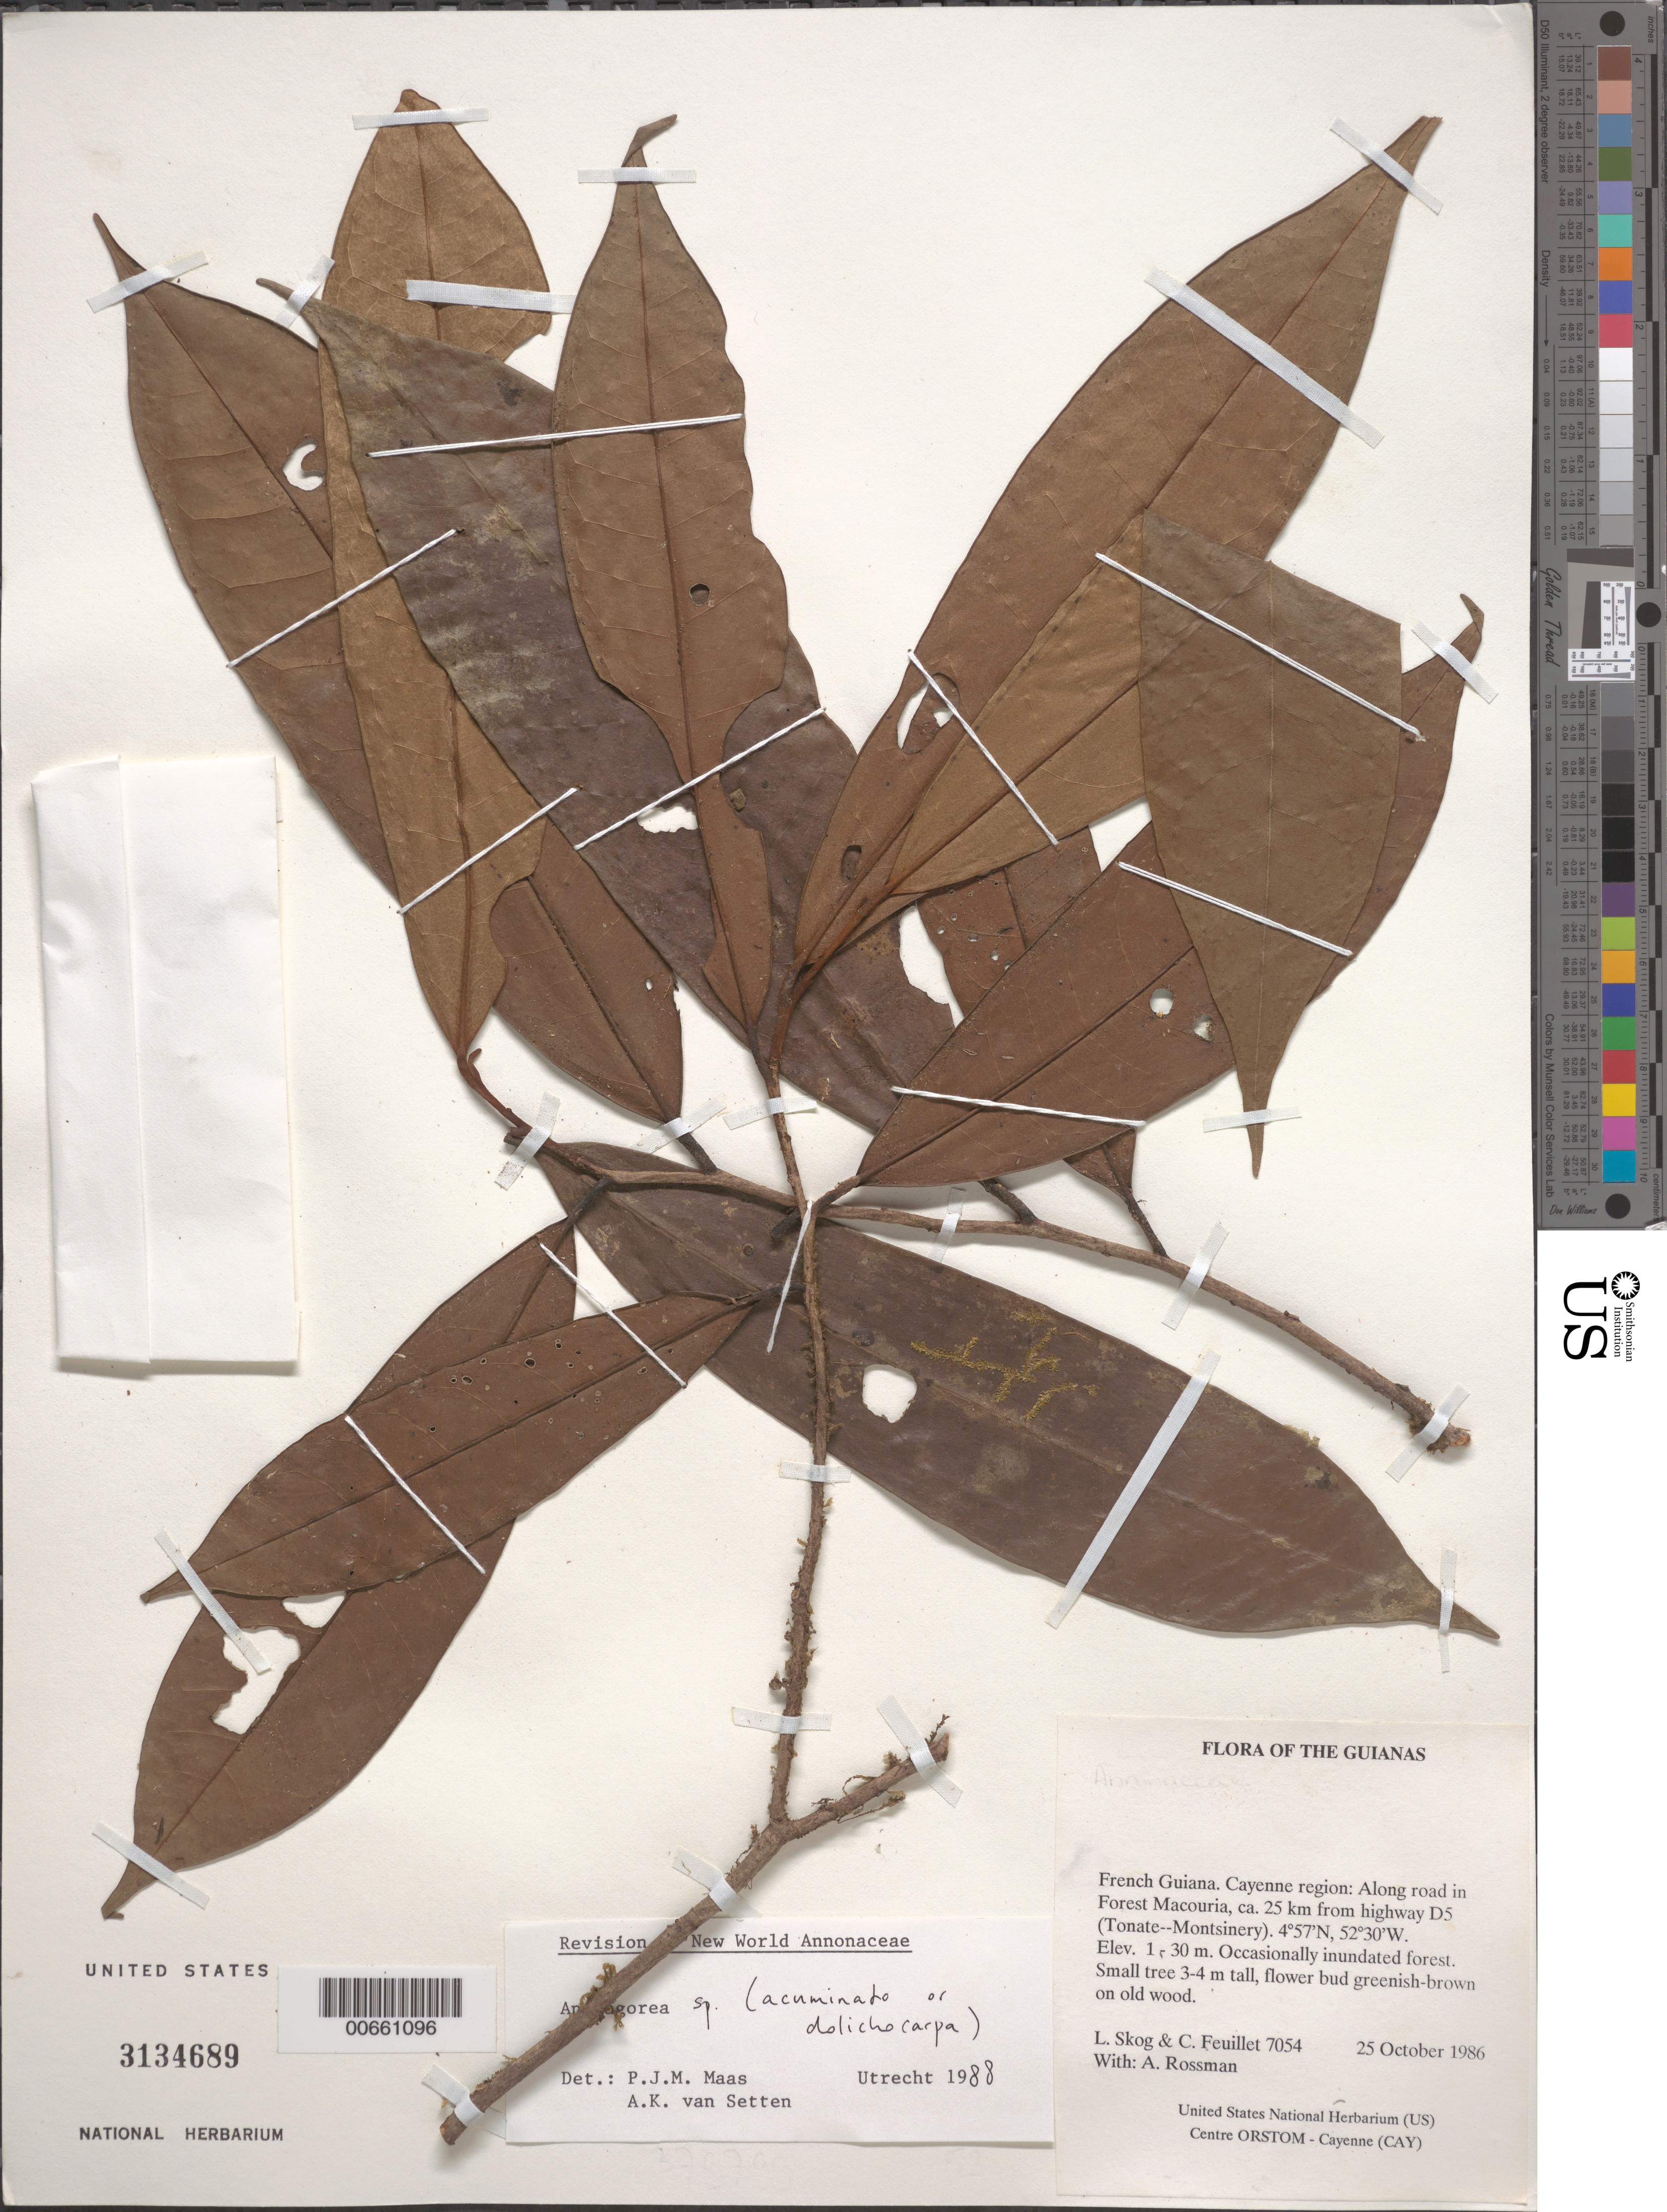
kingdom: Plantae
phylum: Tracheophyta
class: Magnoliopsida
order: Magnoliales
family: Annonaceae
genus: Anaxagorea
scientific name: Anaxagorea sp.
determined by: Setten, A. K. van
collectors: L. E. Skog, C. Feuillet & A. Rossman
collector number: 7054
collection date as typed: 25 October 1986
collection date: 1986-10-25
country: French Guiana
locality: Cayenne. Along road in Forest Macouria, ca. 25 km from highway D5 (Tonate--Montsinery)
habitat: Occasionally inundated forest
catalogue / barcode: US 3134689